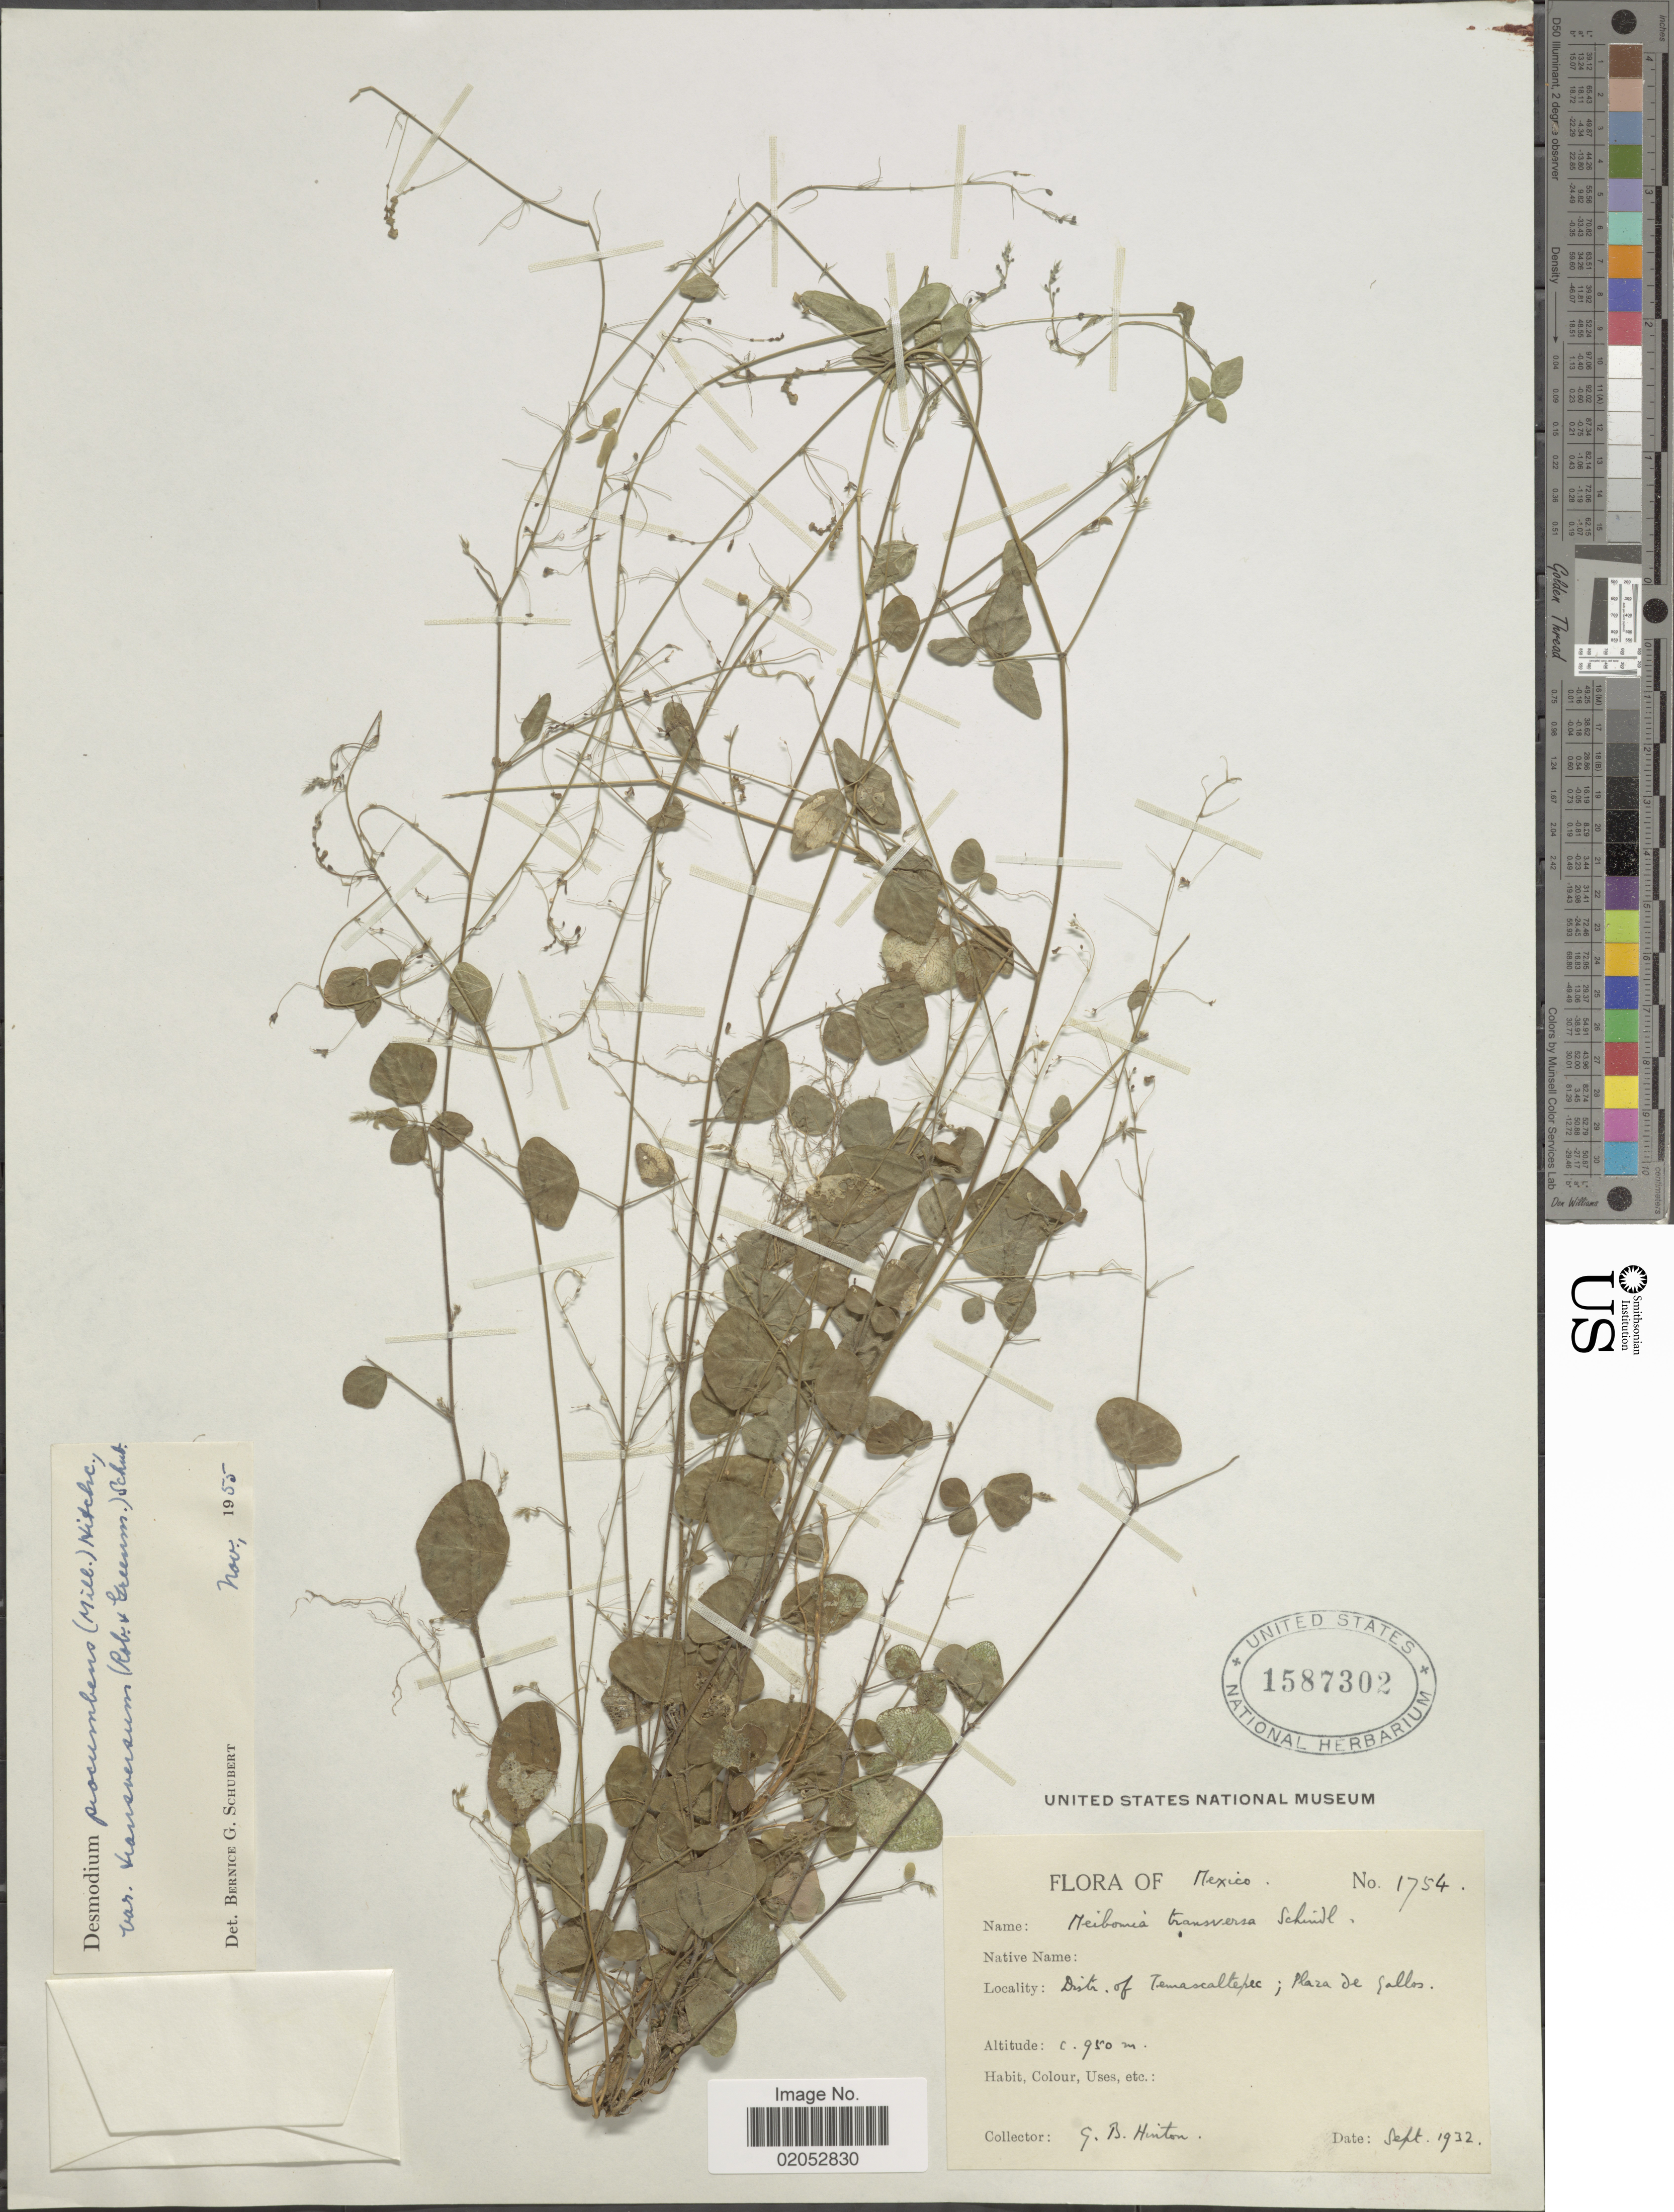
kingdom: Plantae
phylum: Tracheophyta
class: Magnoliopsida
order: Fabales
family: Fabaceae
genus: Desmodium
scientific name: Desmodium procumbens var. transversum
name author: (B.L. Rob. & Greenm.) B.G. Schub.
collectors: G. B. Hinton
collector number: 1754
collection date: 1932-09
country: Mexico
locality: Distr. of Temascaltepec, Plaza de Gallos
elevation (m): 950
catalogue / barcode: US 1587302